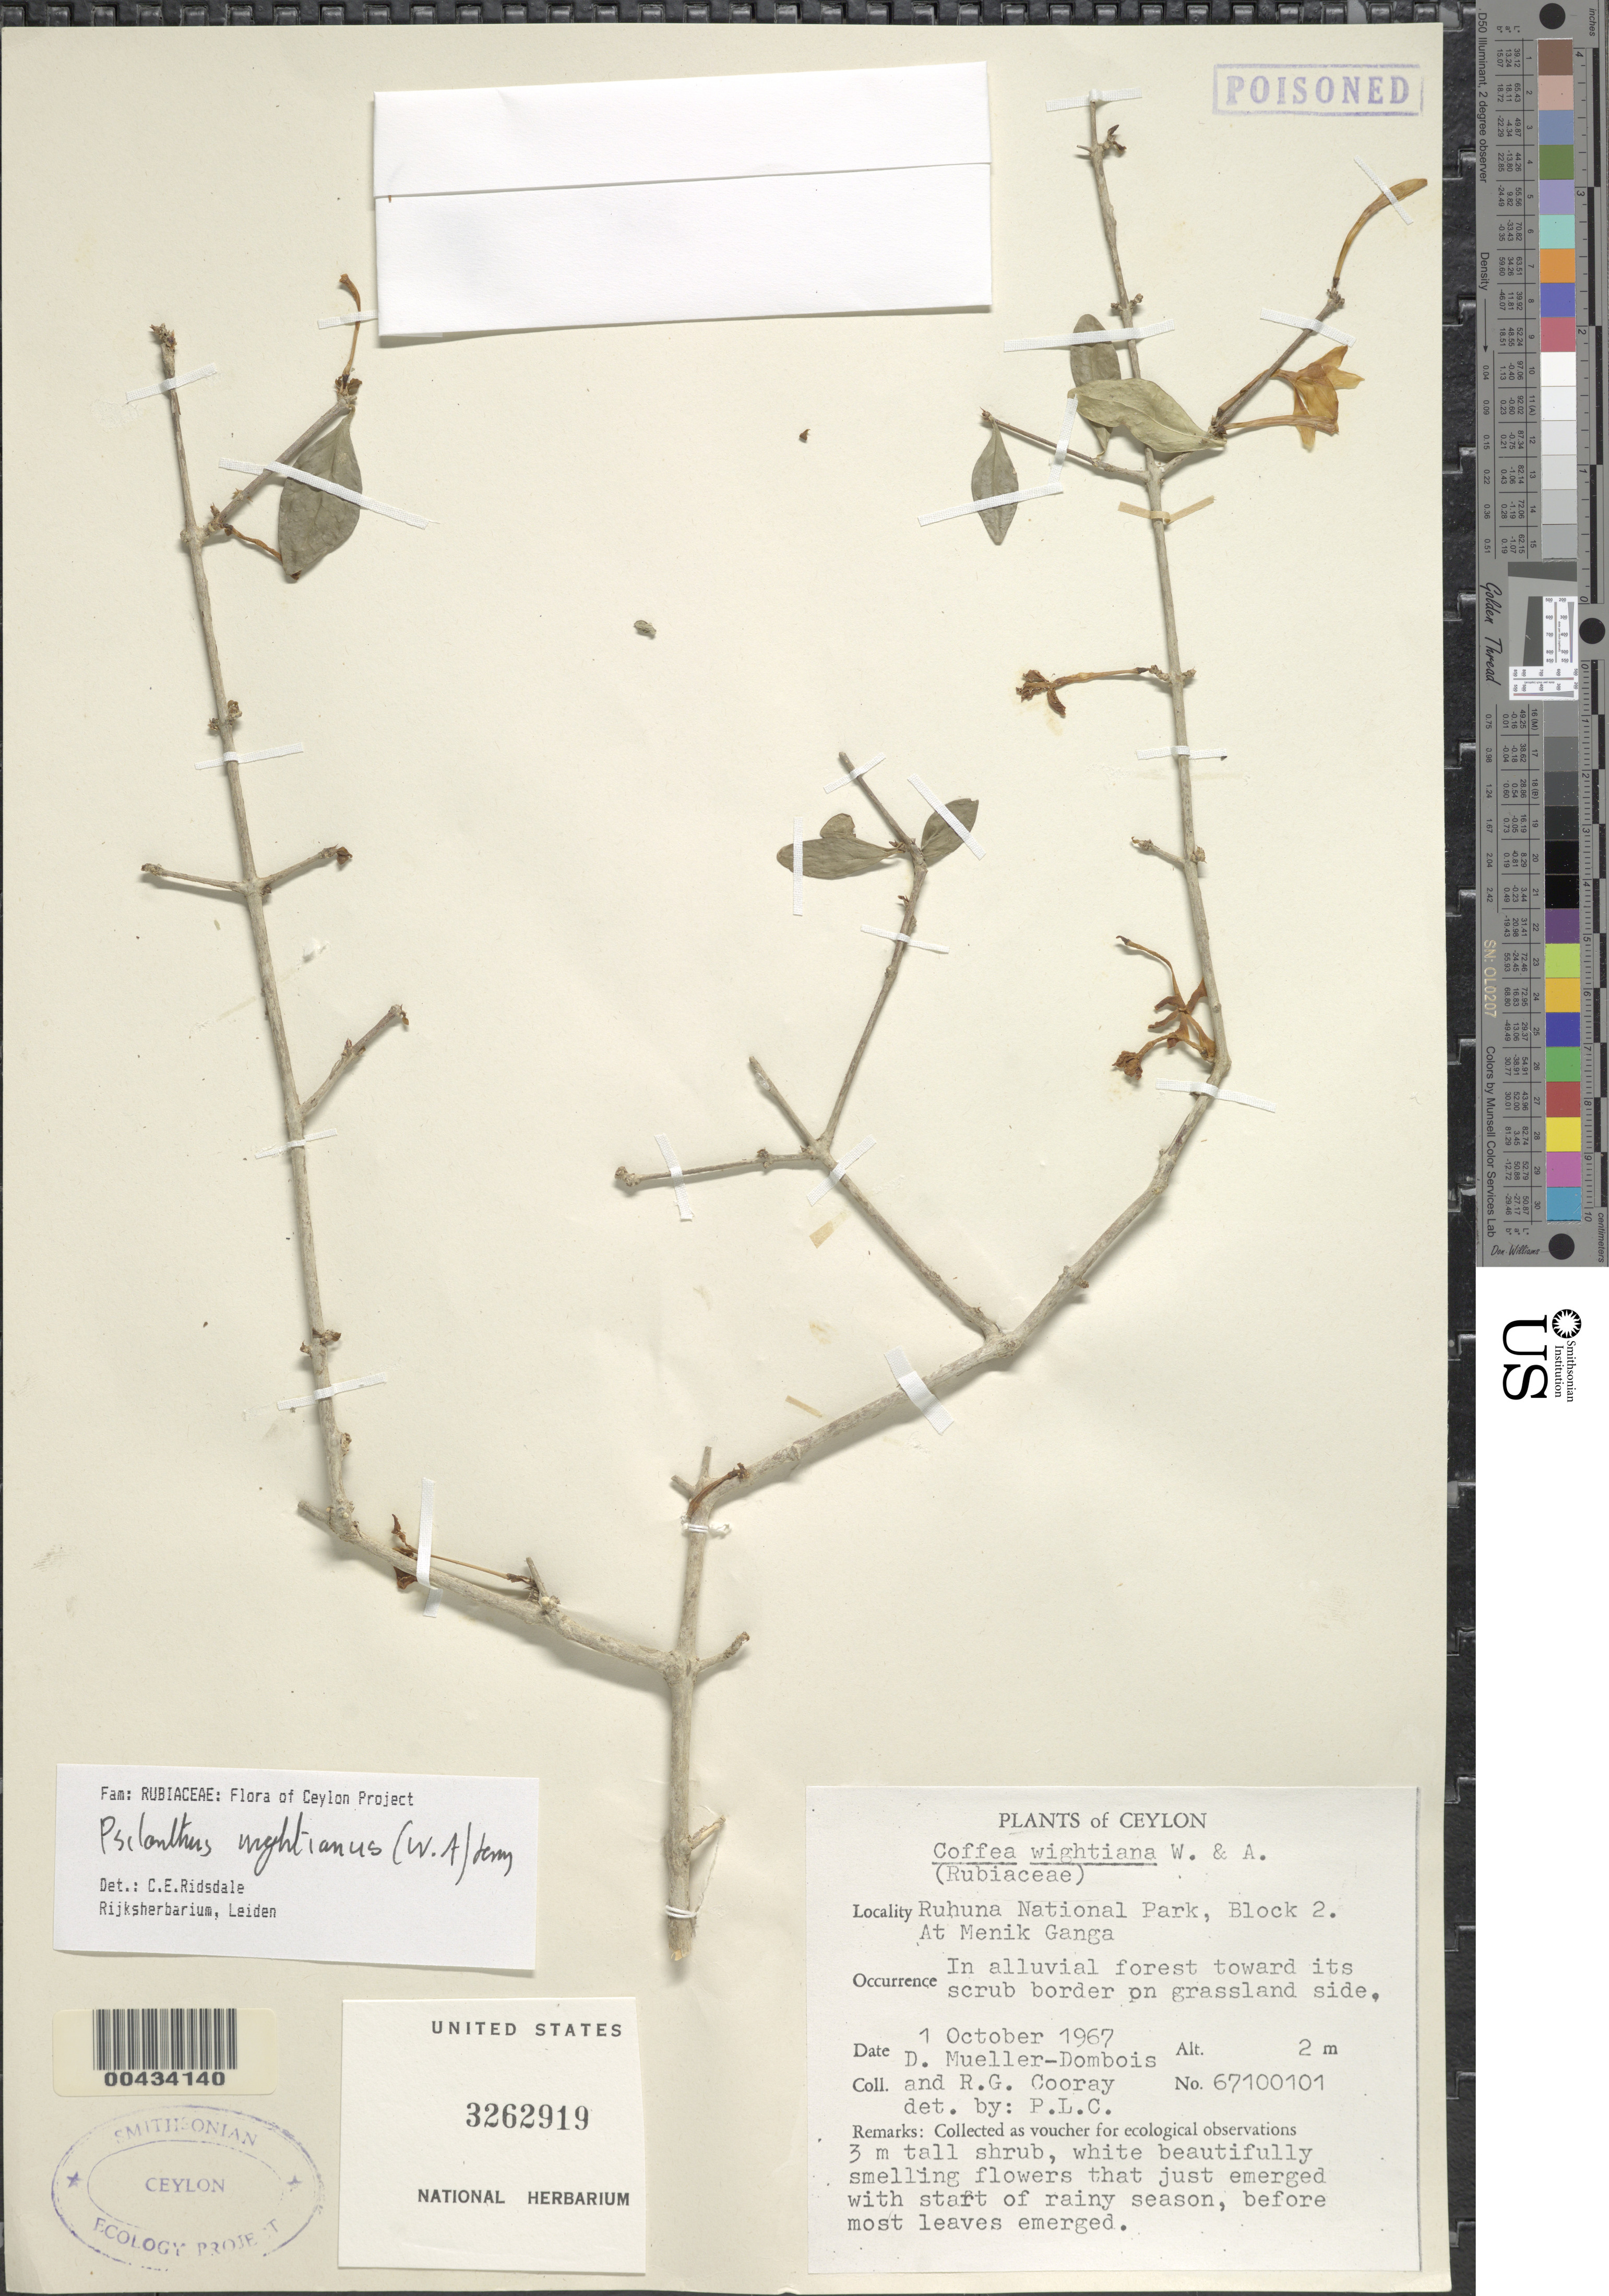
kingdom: Plantae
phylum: Tracheophyta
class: Magnoliopsida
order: Gentianales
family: Rubiaceae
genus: Psilanthus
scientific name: Psilanthus wightianus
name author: (Wight & Arn.) J.-F. Leroy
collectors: D. Mueller-Dombois & R. Cooray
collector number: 67100101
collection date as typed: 01 Oct 1967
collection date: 1967-10-01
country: Sri Lanka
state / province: Southern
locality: Ruhuna Natl Park, Block 2, at Menik Ganga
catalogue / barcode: US 3262919